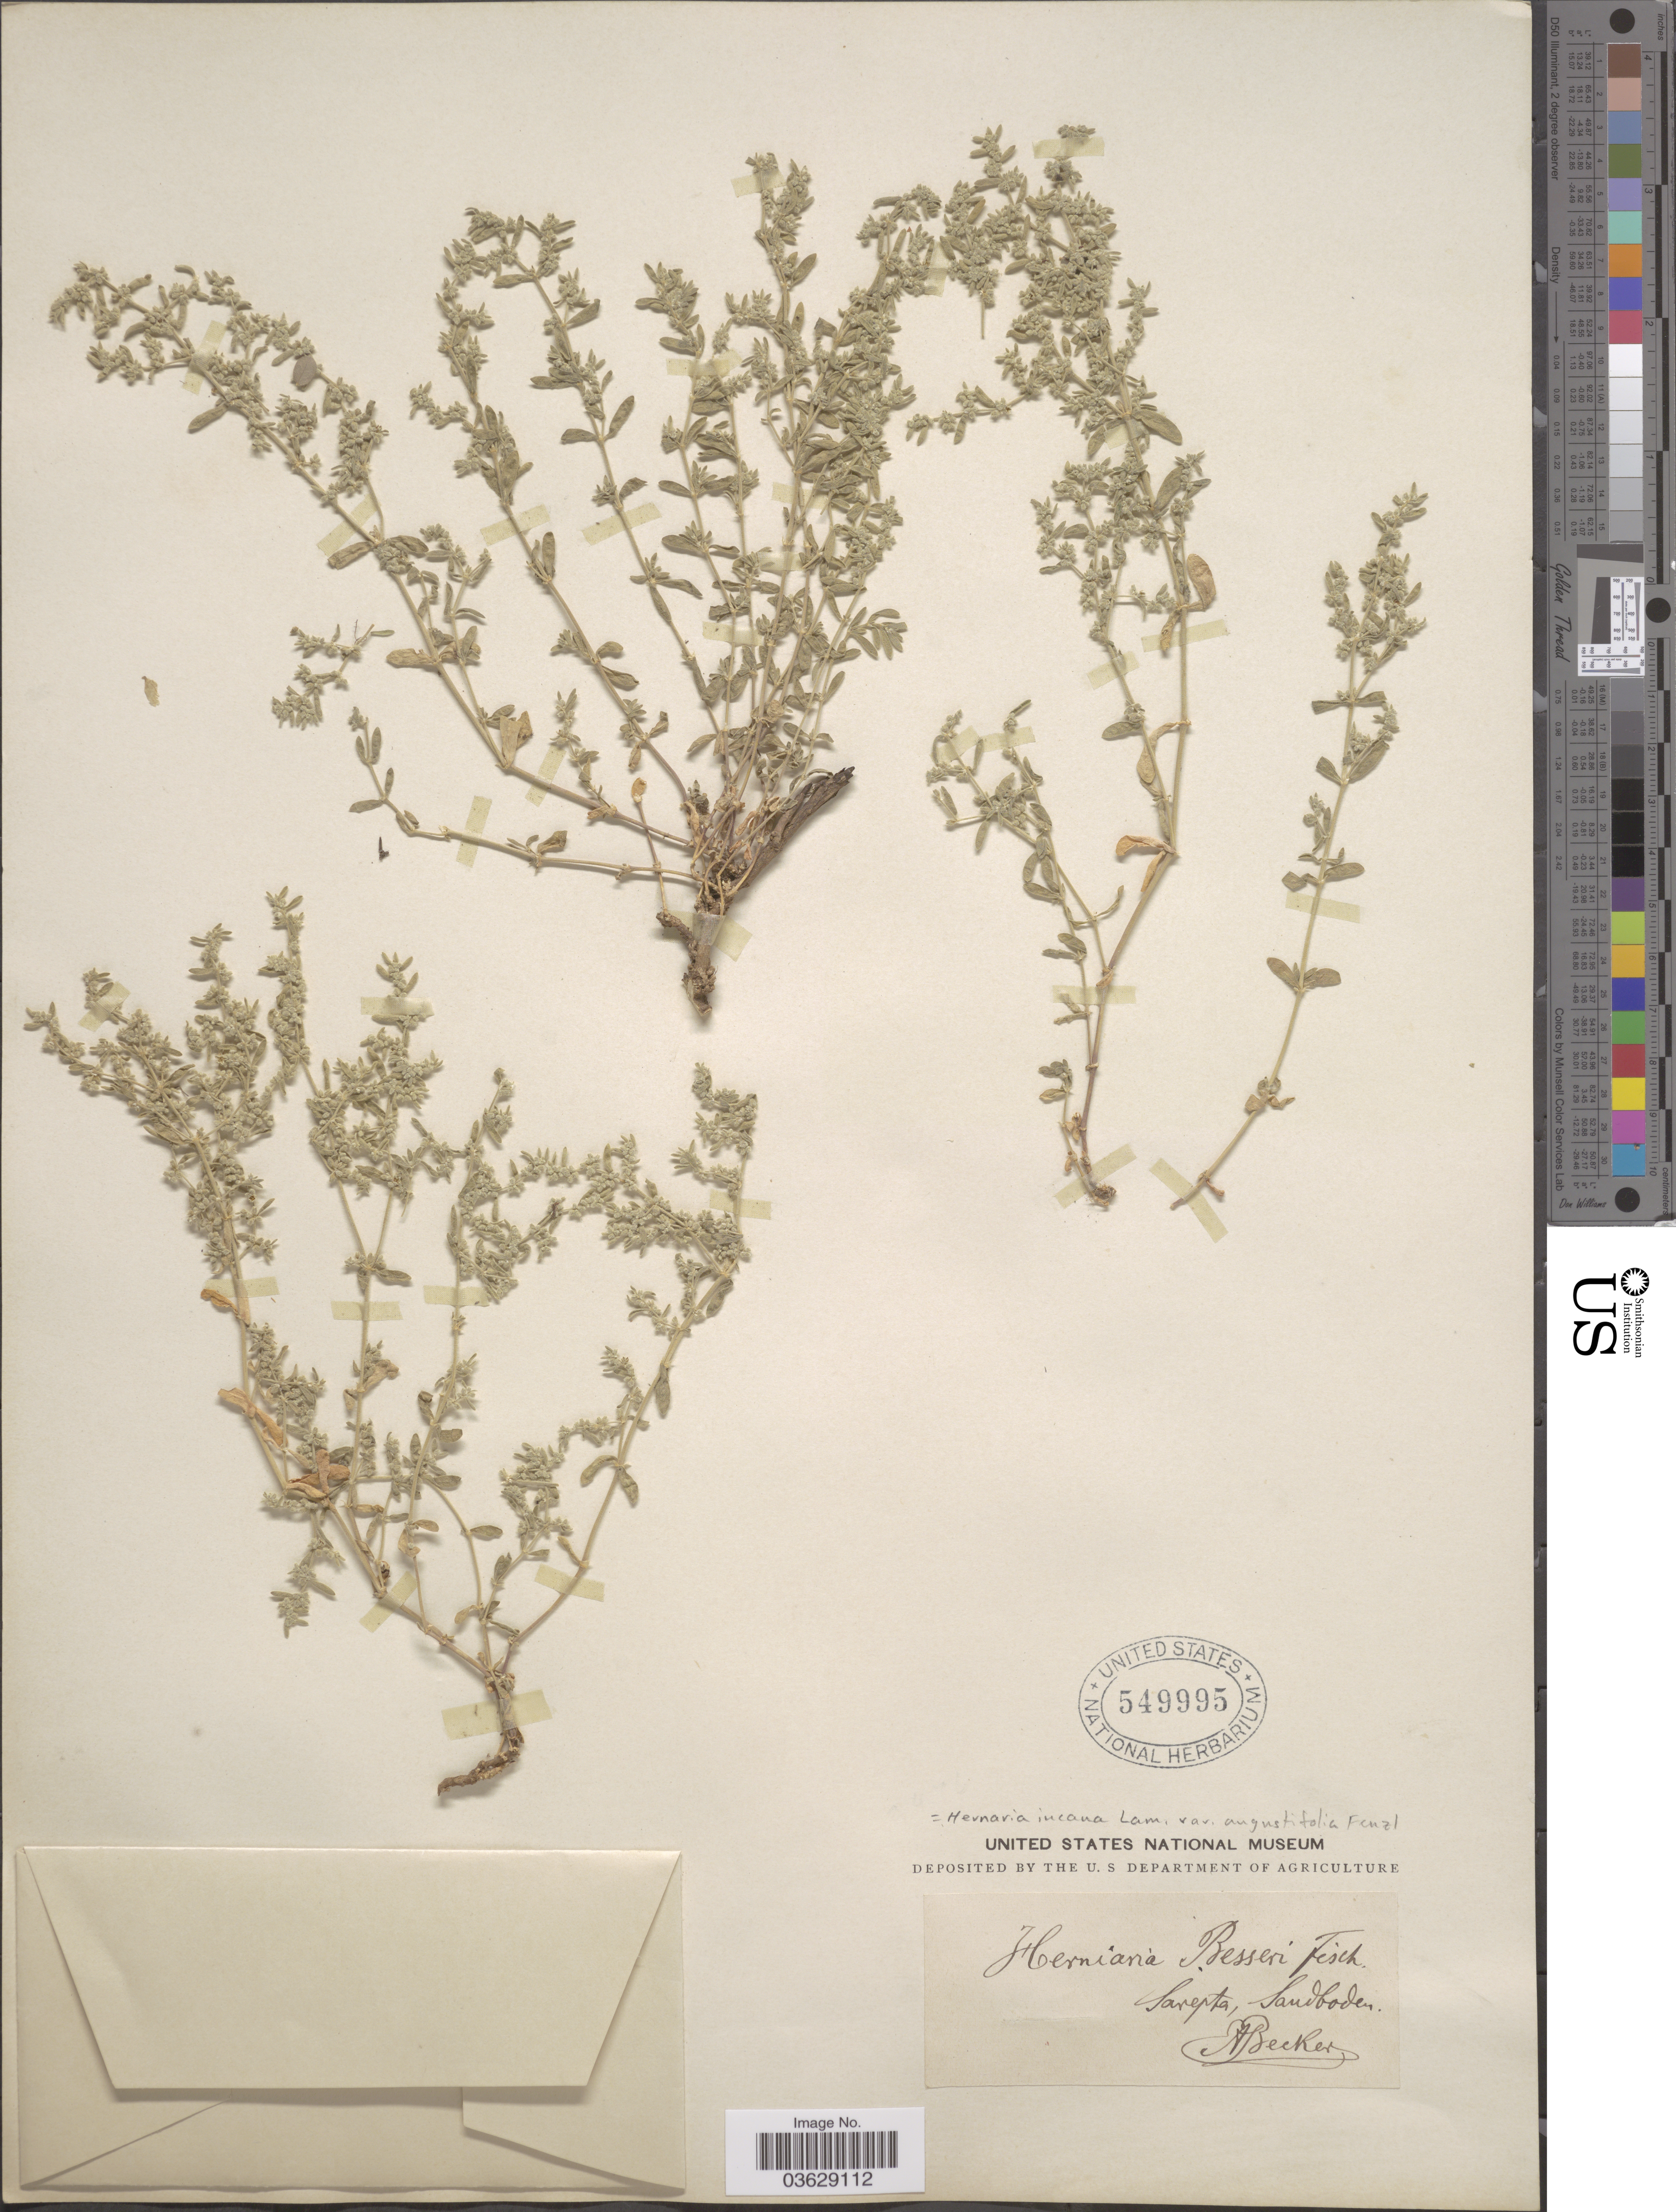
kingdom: Plantae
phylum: Tracheophyta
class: Magnoliopsida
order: Caryophyllales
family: Caryophyllaceae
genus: Herniaria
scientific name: Herniaria incana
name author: Lam.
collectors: A. Becker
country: Russian Federation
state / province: Volgograd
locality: Sarepta, Sandboden.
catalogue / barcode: US 549995